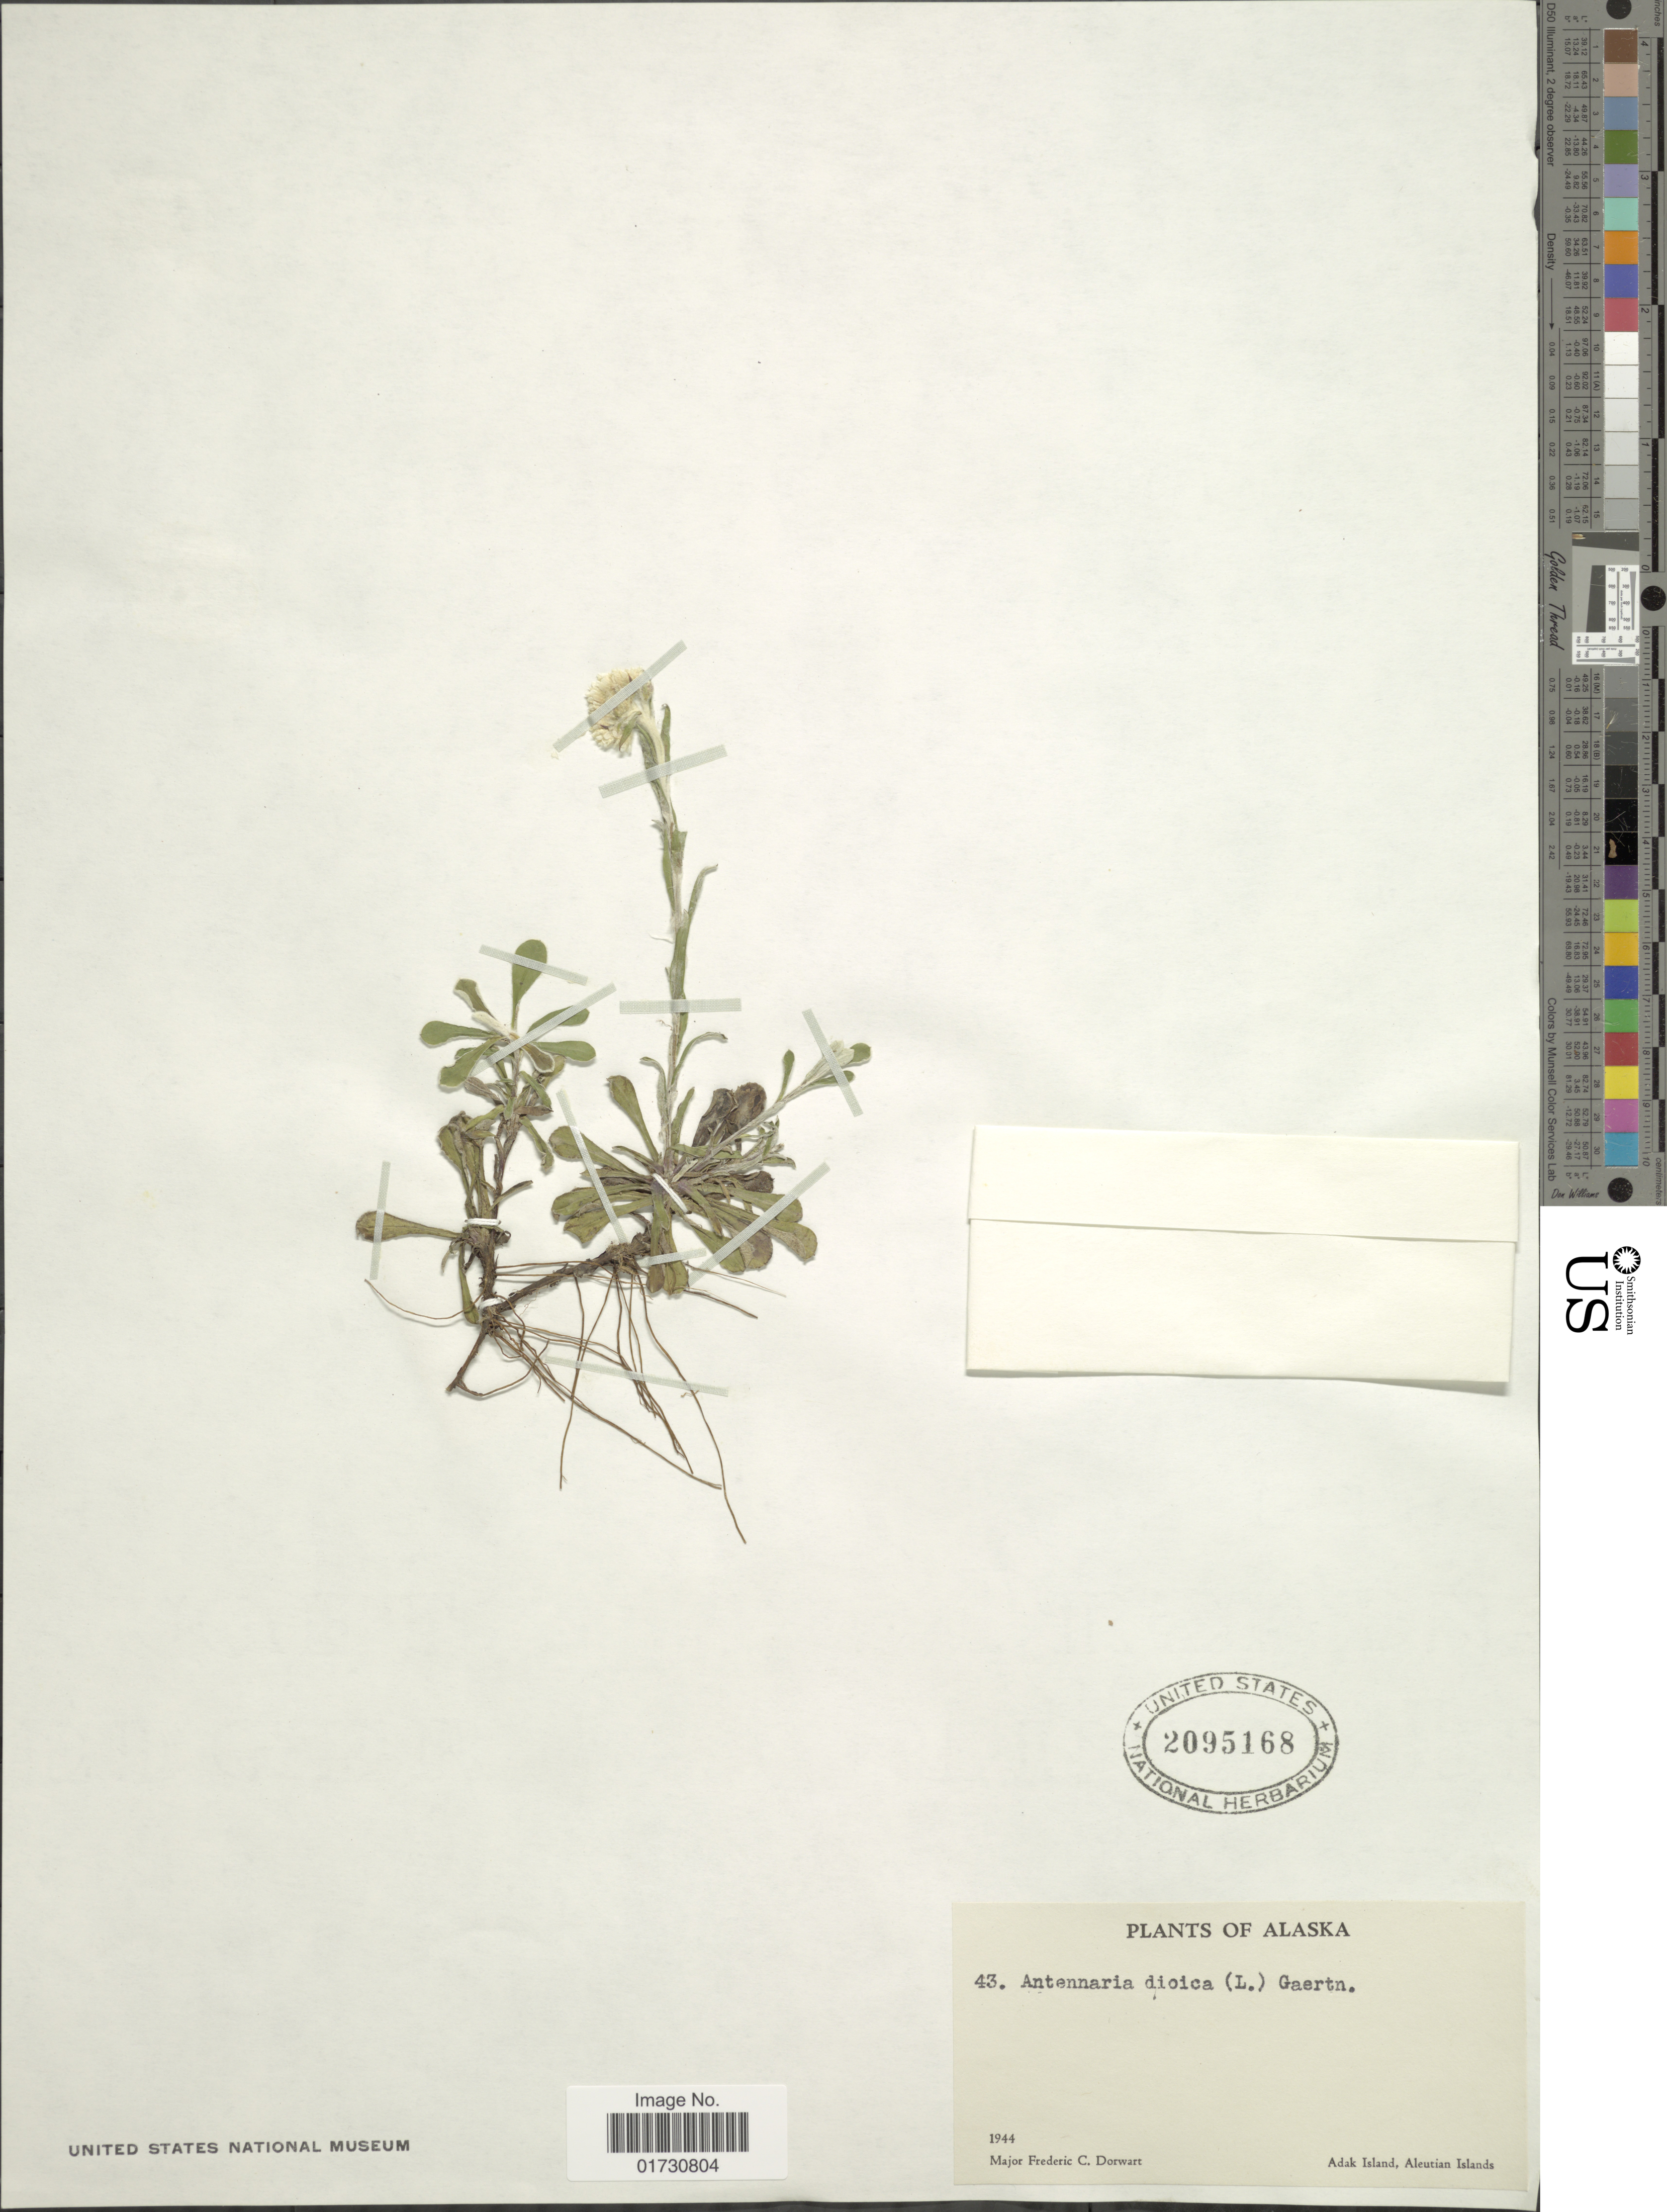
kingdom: Plantae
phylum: Tracheophyta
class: Magnoliopsida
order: Asterales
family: Asteraceae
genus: Antennaria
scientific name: Antennaria dioica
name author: (L.) Gaertn.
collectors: F. Dorwart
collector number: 43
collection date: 1944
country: United States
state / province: Alaska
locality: Adak Island, Aleutian Islands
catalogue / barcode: US 2095168